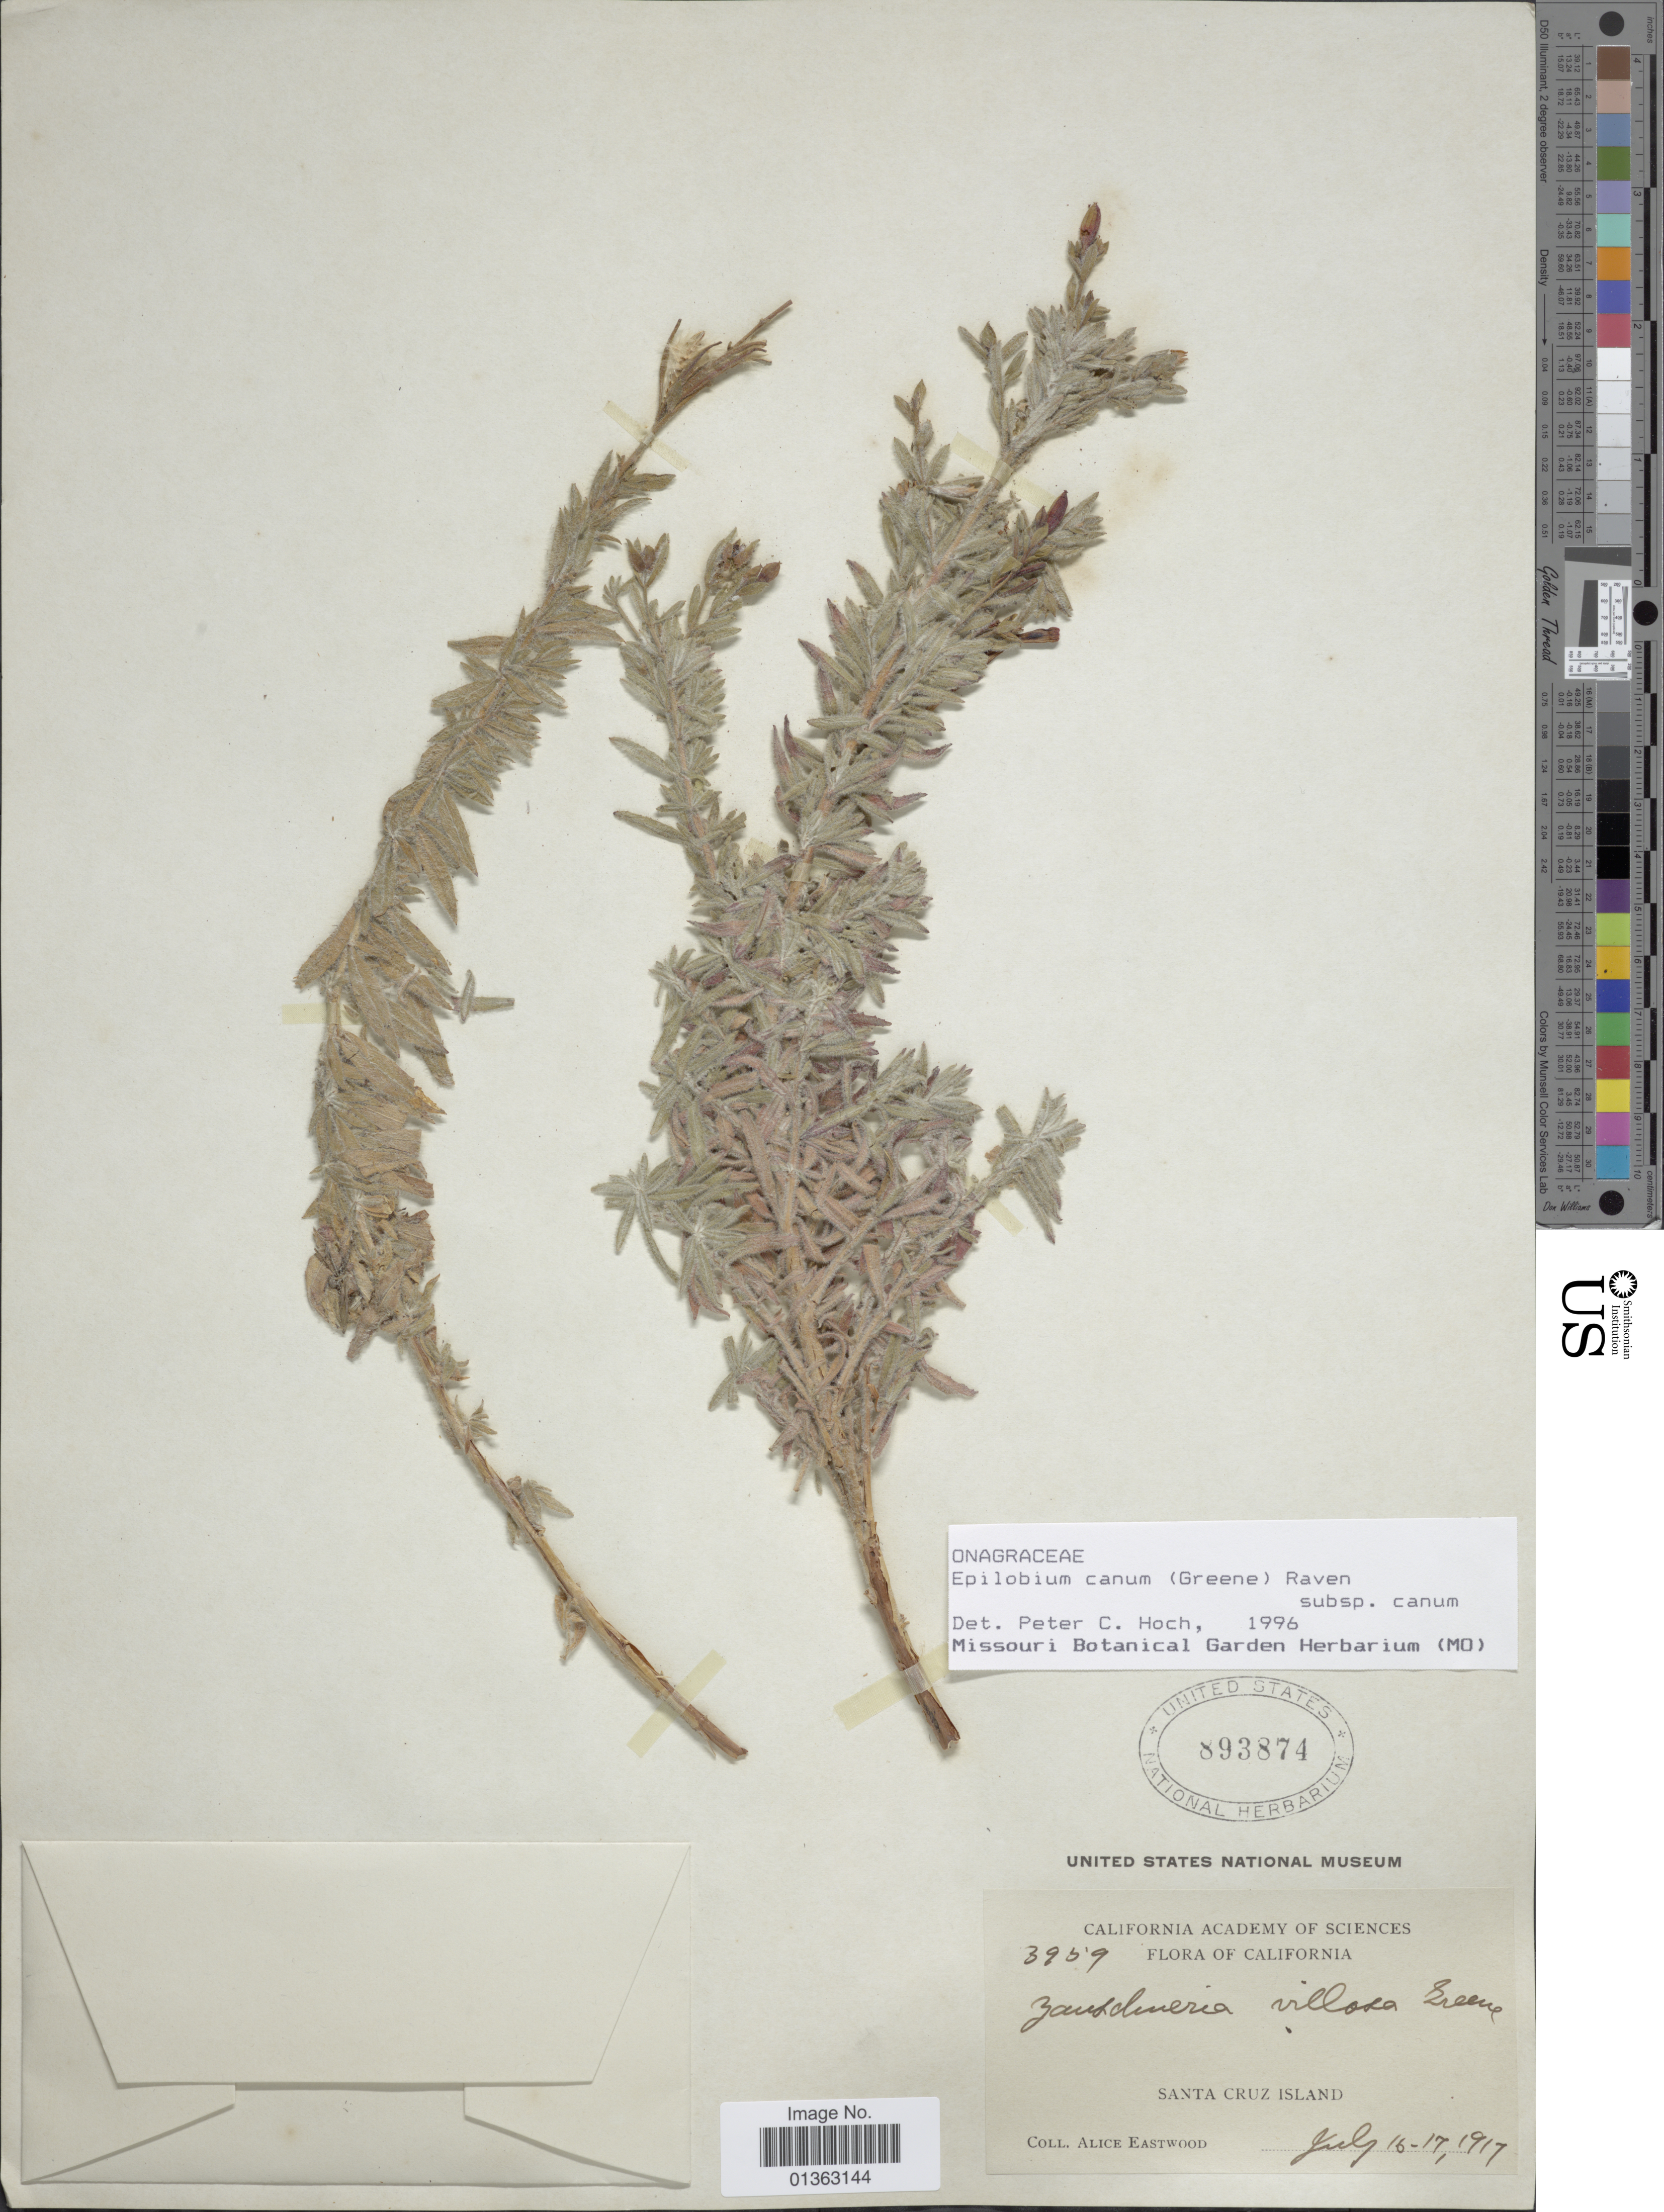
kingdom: Plantae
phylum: Tracheophyta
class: Magnoliopsida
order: Myrtales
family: Onagraceae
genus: Epilobium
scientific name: Epilobium canum subsp. canum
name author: (Greene) P.H. Raven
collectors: A. Eastwood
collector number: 3959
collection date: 1917-07-16/1917-07-17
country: United States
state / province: California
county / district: Santa Barbara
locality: Santa Cruz Island.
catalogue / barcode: US 893874